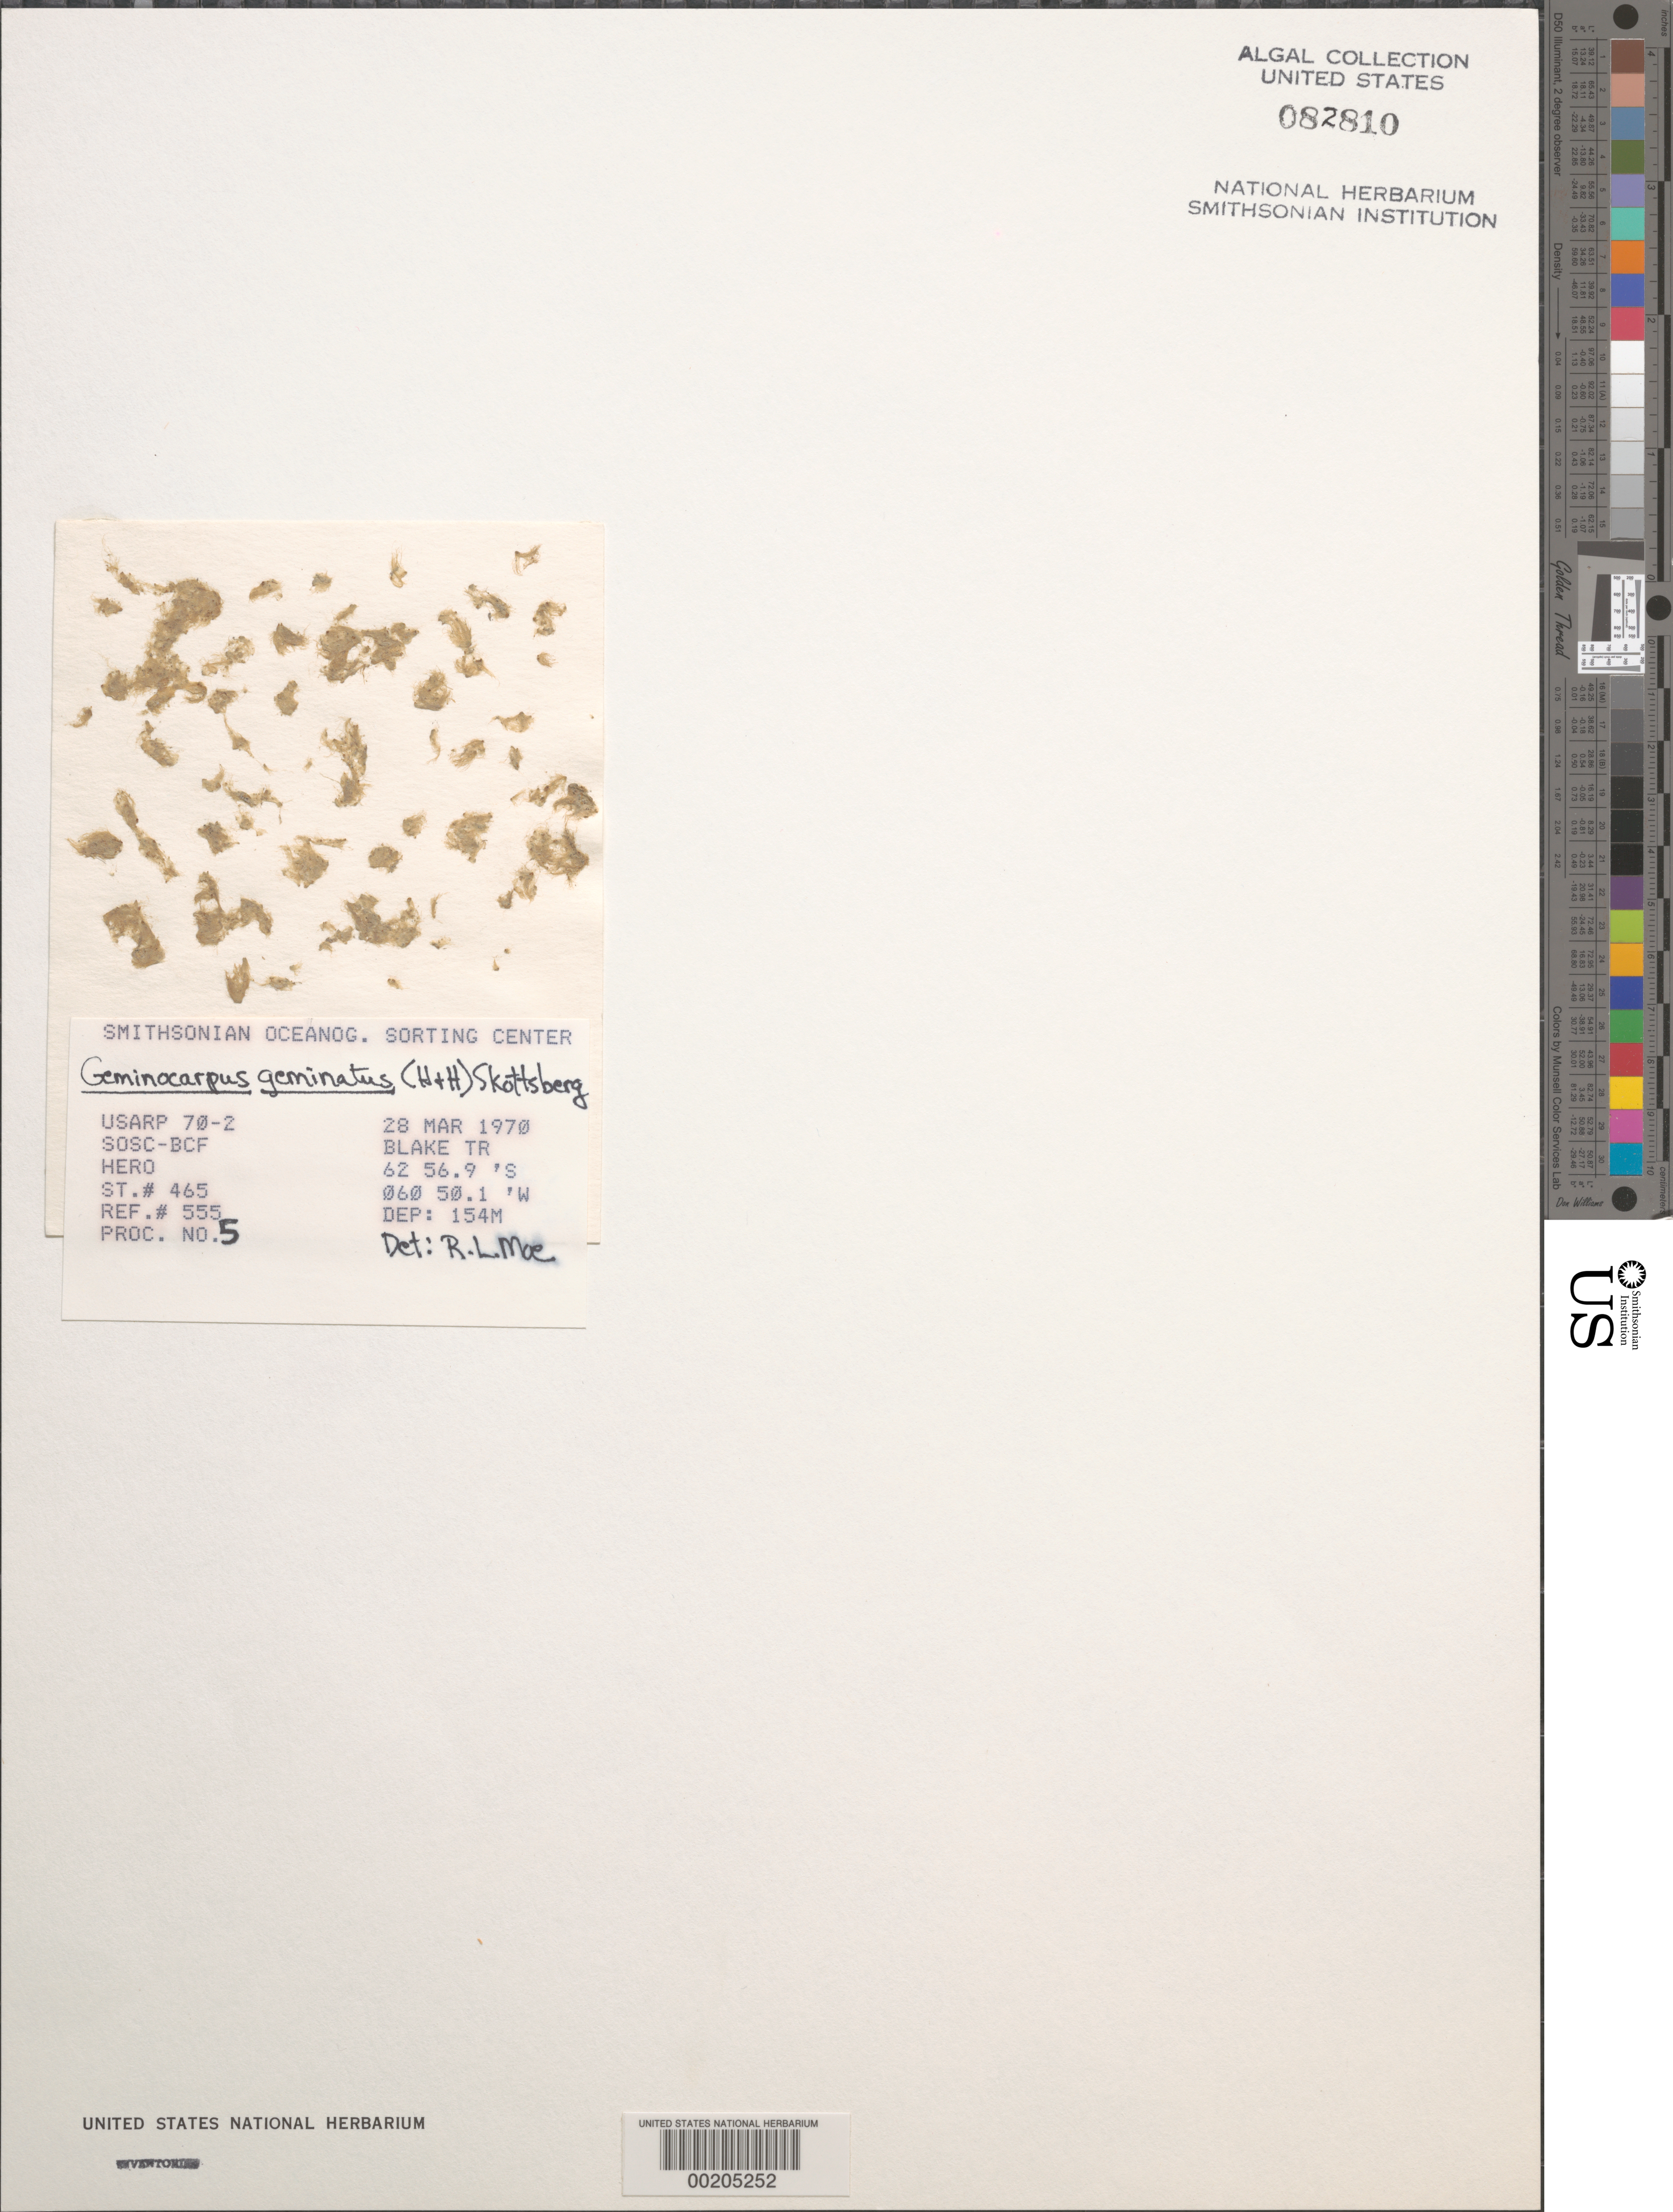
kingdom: Chromista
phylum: Ochrophyta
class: Phaeophyceae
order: Ectocarpales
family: Acinetosporaceae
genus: Geminocarpus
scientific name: Geminocarpus geminatus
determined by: Moe, R. L.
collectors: SOSC-BCF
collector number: Station 465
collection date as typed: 28 Mar 1970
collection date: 1970-03-28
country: Antarctica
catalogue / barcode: US 82810